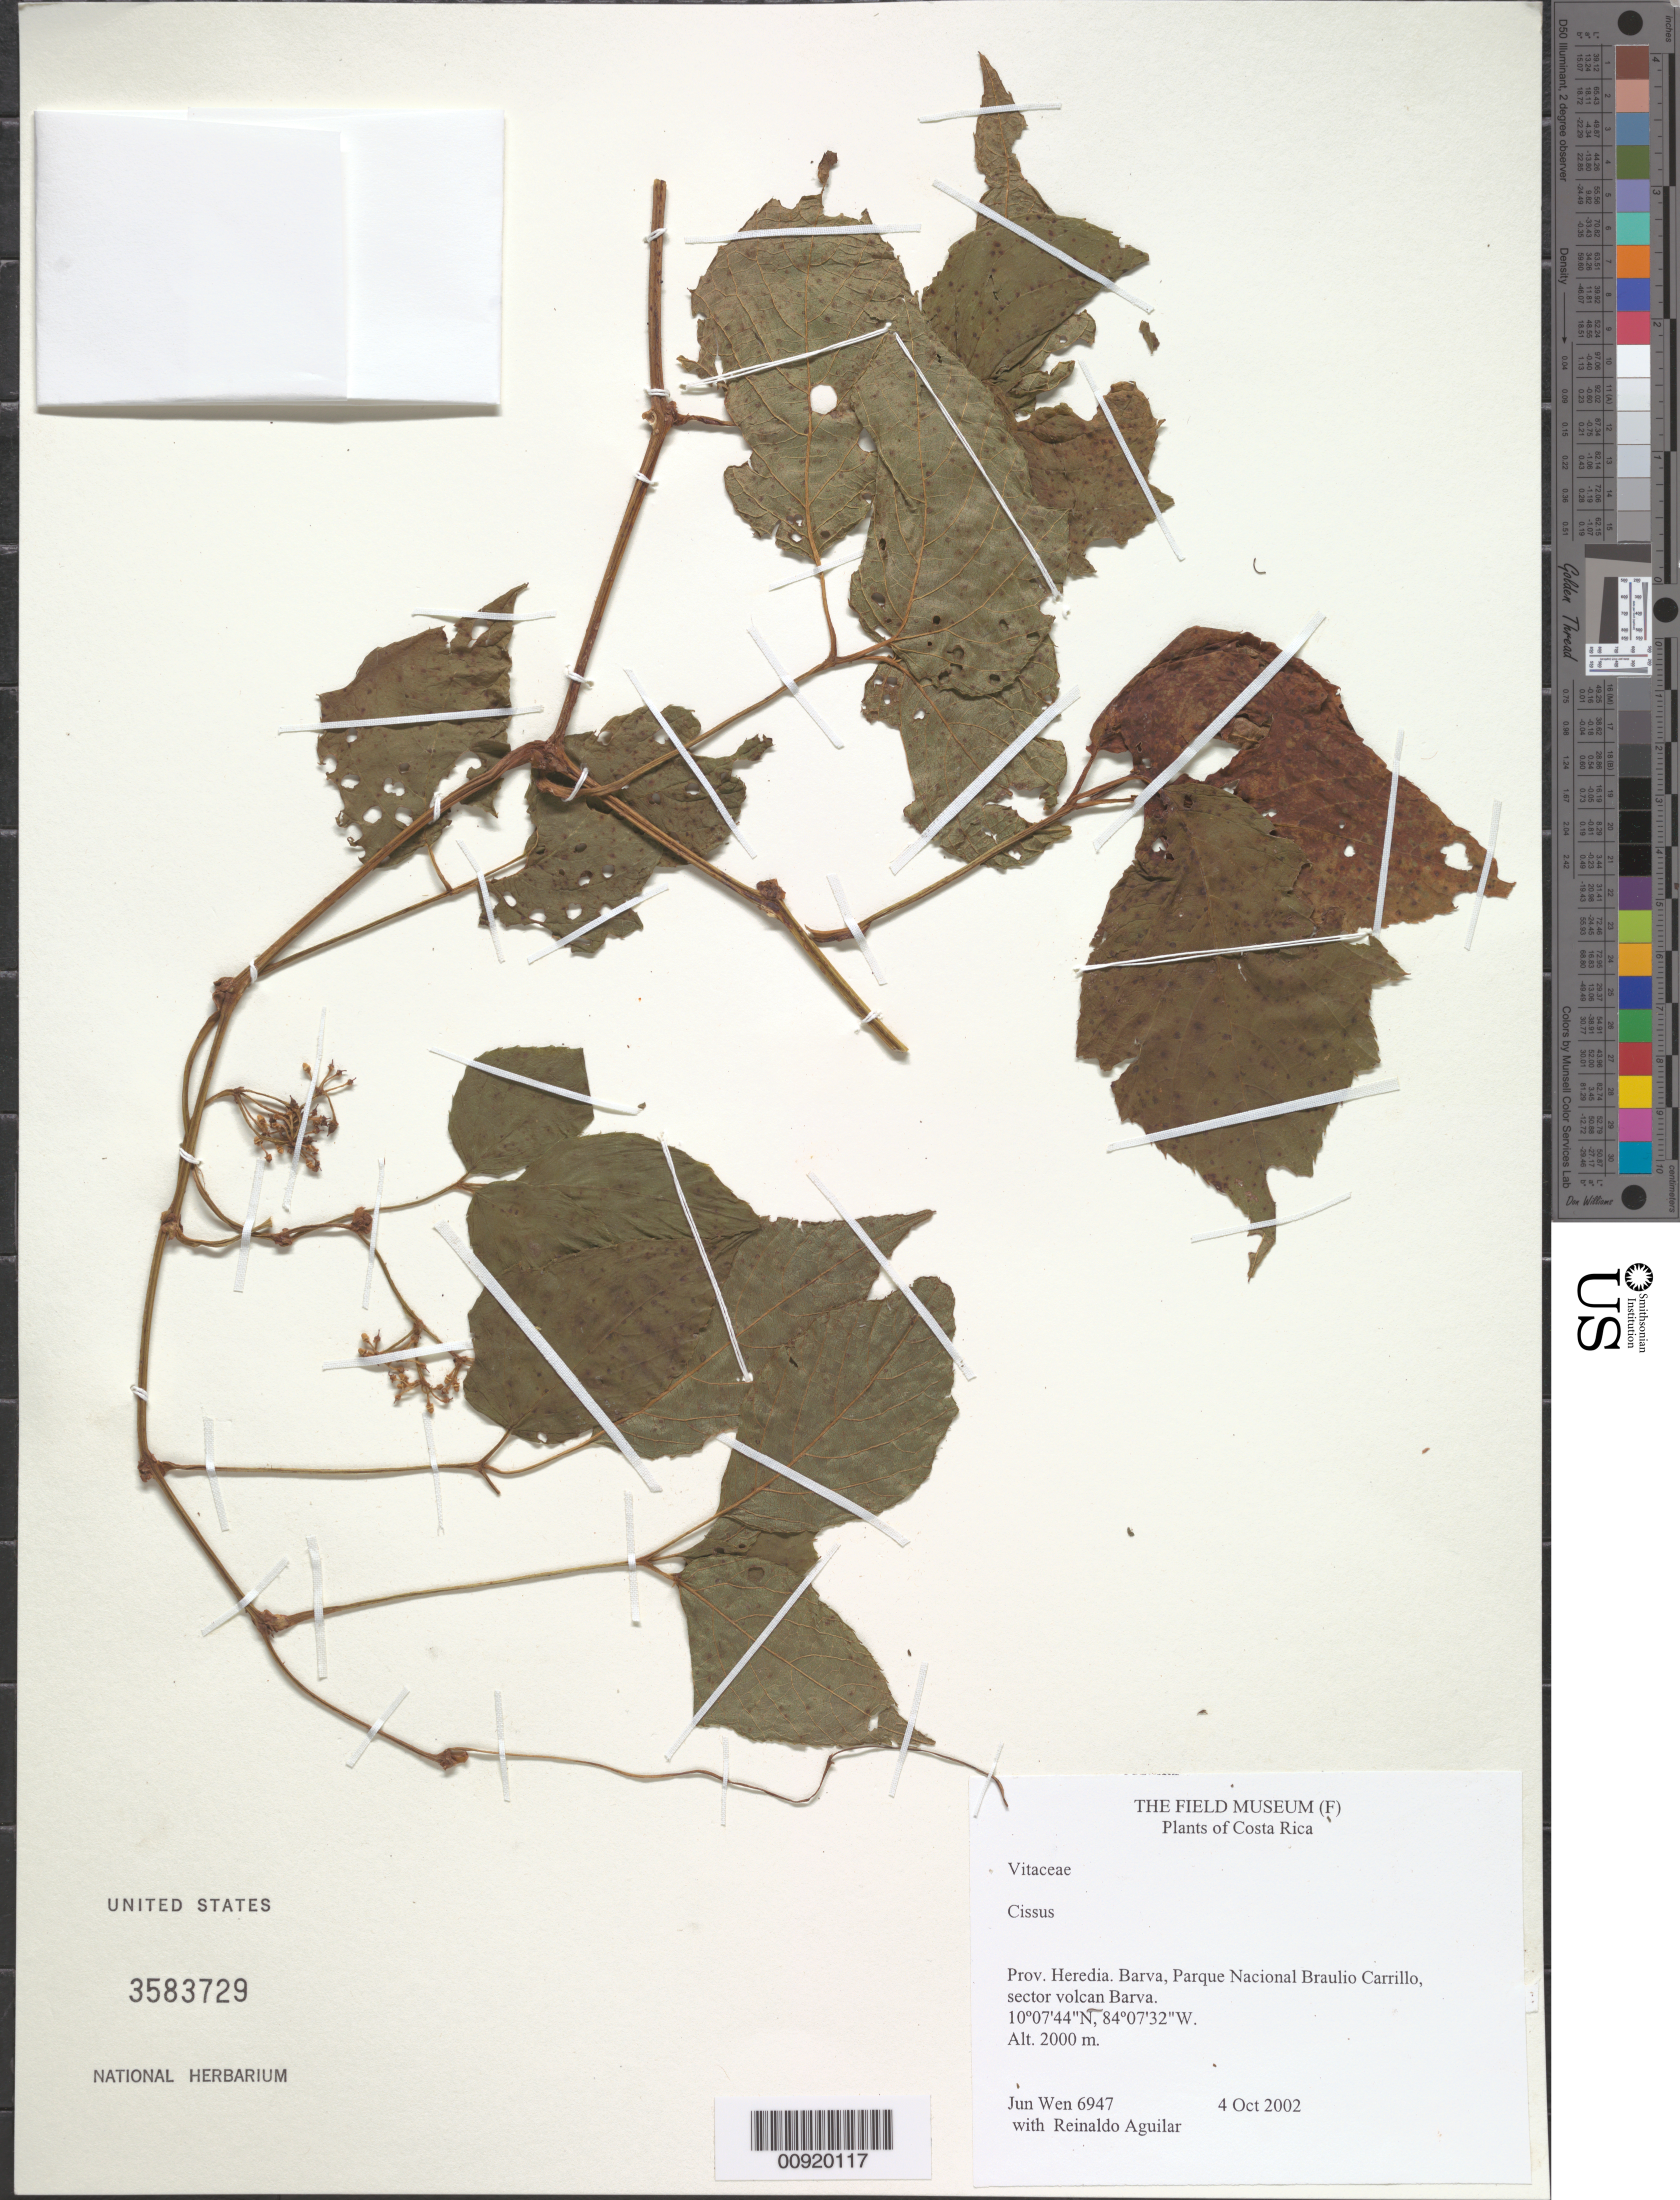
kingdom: Plantae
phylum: Tracheophyta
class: Magnoliopsida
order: Vitales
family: Vitaceae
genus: Cissus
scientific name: Cissus sp.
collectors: J. Wen & R. Aguilar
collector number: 6947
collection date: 2002-10-04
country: Costa Rica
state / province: Heredia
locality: Barva, Parque Naional Braulio Carrillo, sector volcan Barva.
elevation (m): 2000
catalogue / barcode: US 3583729